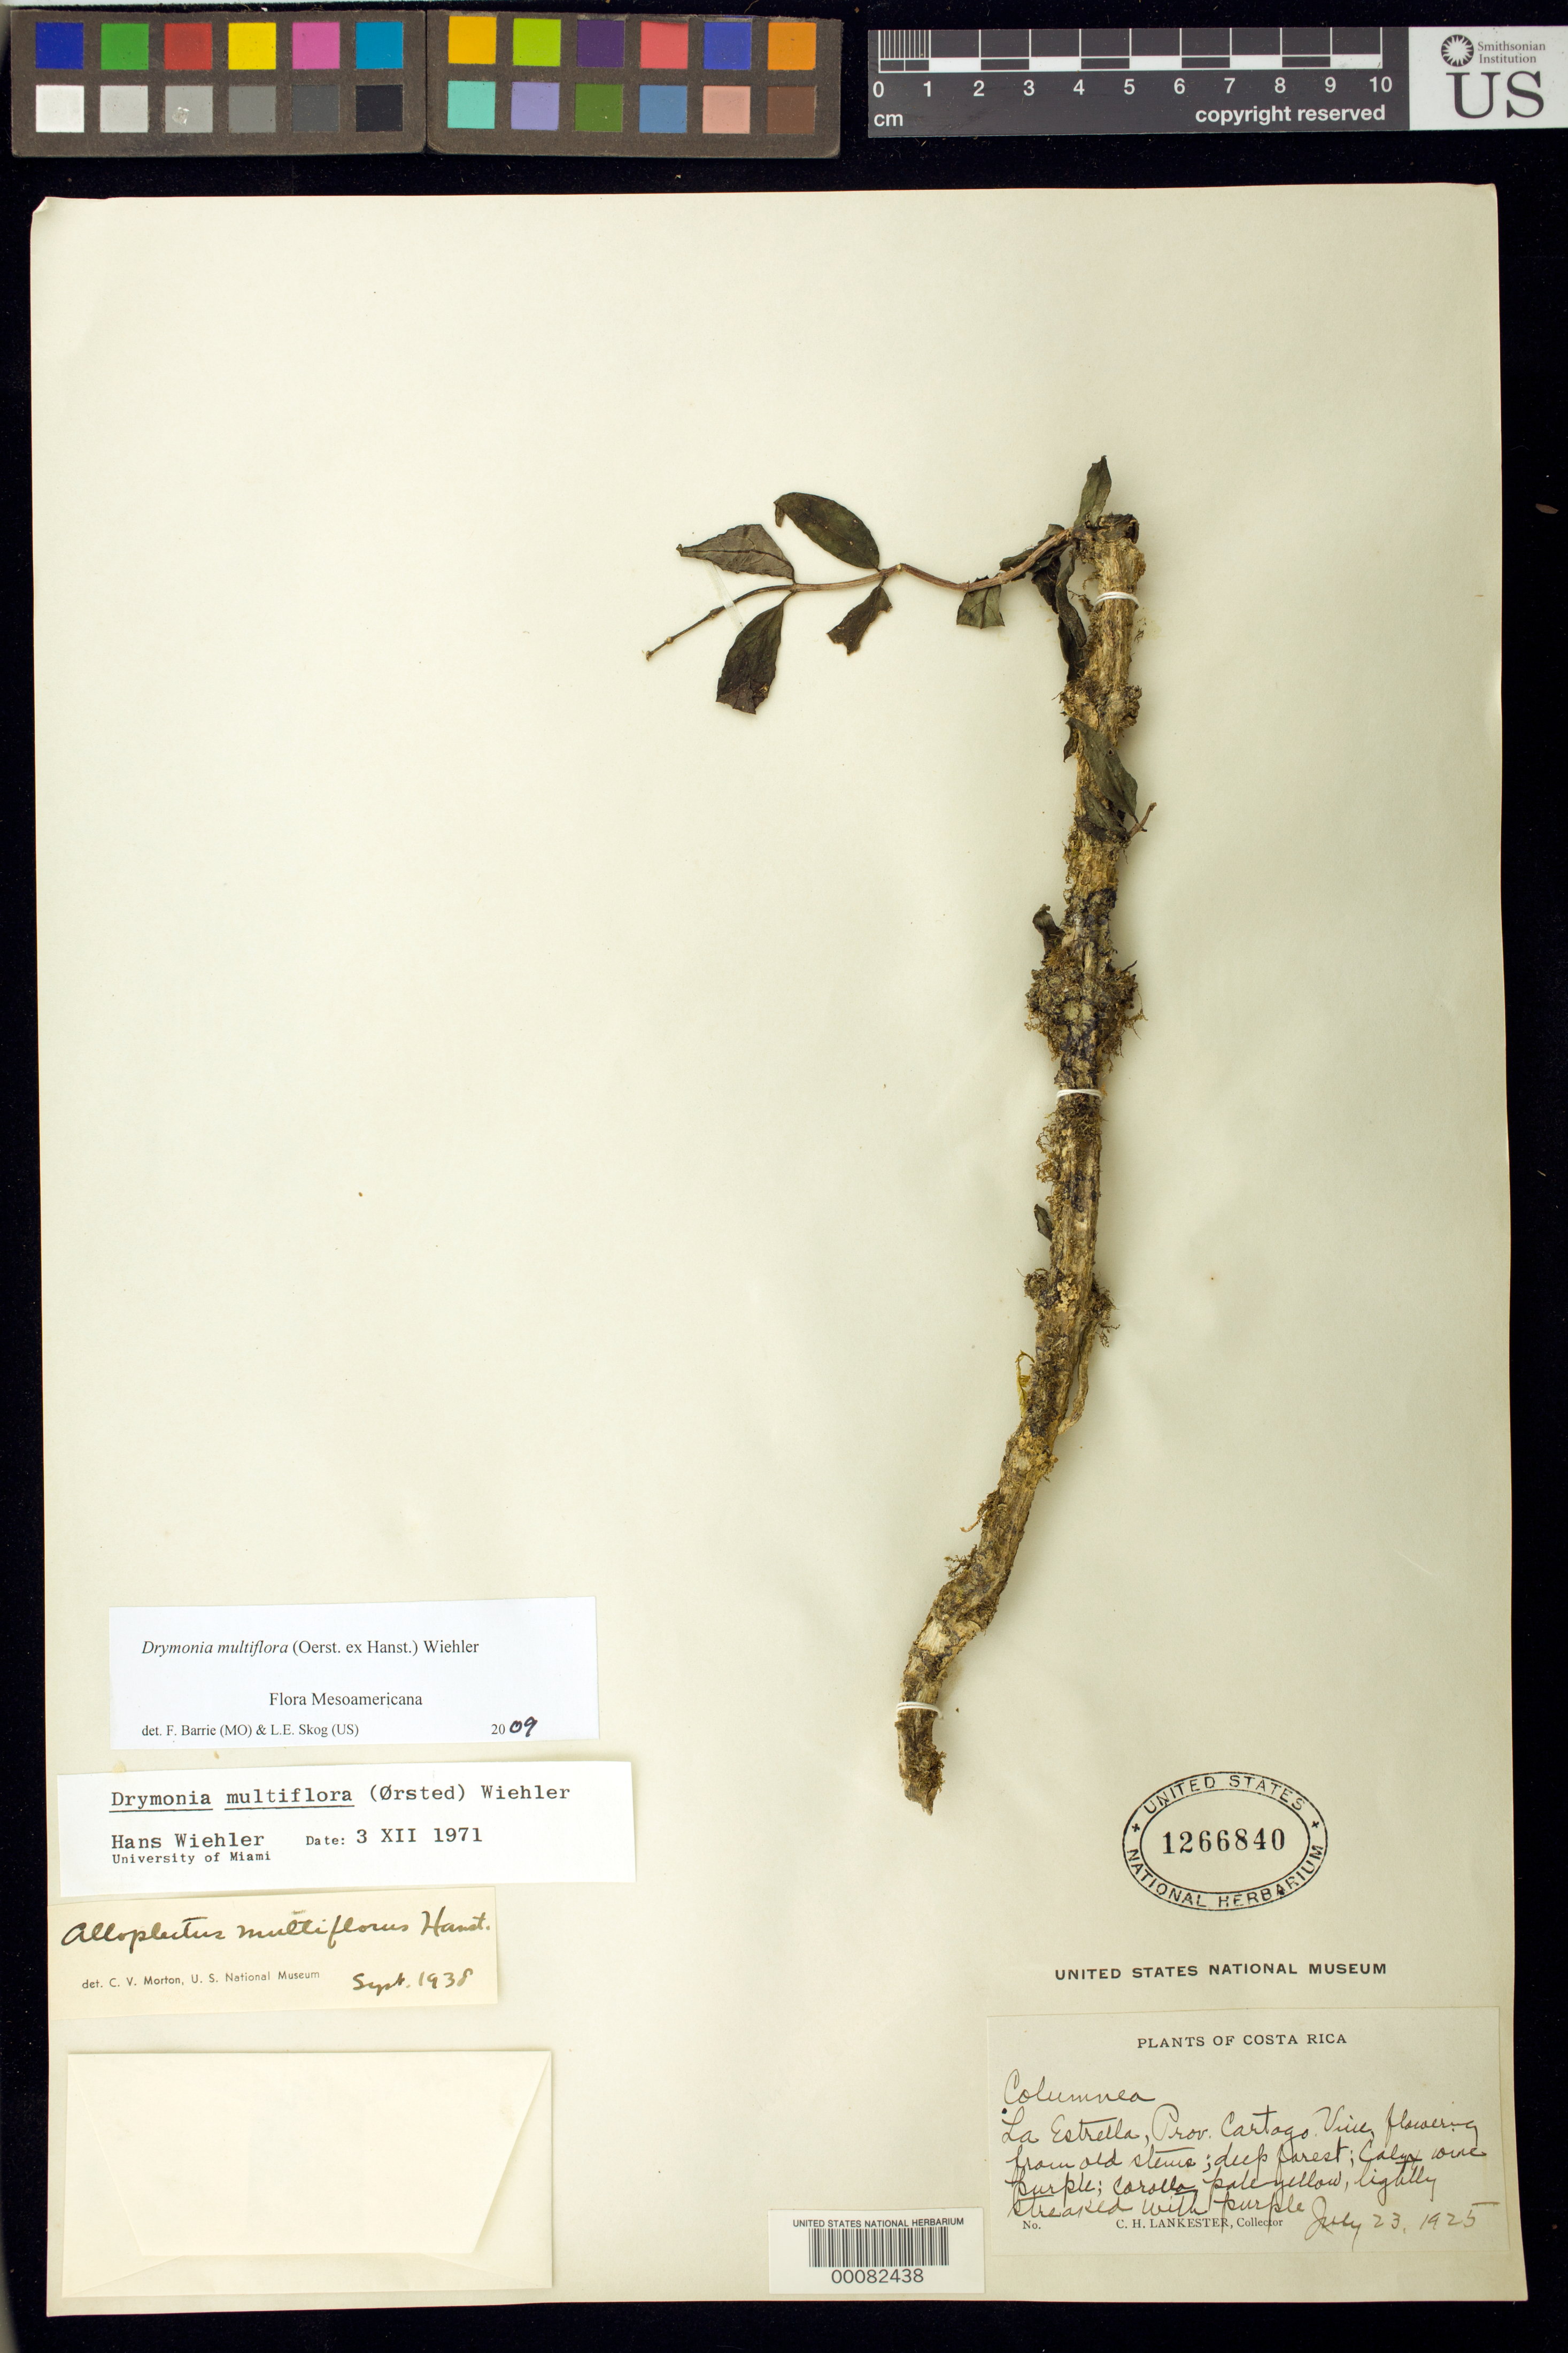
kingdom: Plantae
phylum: Tracheophyta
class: Magnoliopsida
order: Lamiales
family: Gesneriaceae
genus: Drymonia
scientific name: Drymonia multiflora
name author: (Oerst. ex Hanst.) Wiehler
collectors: C. H. Lankester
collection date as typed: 23 Jul 1925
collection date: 1925-07-23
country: Costa Rica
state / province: Cartago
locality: La Estrella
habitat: deep forest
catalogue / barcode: US 1266840